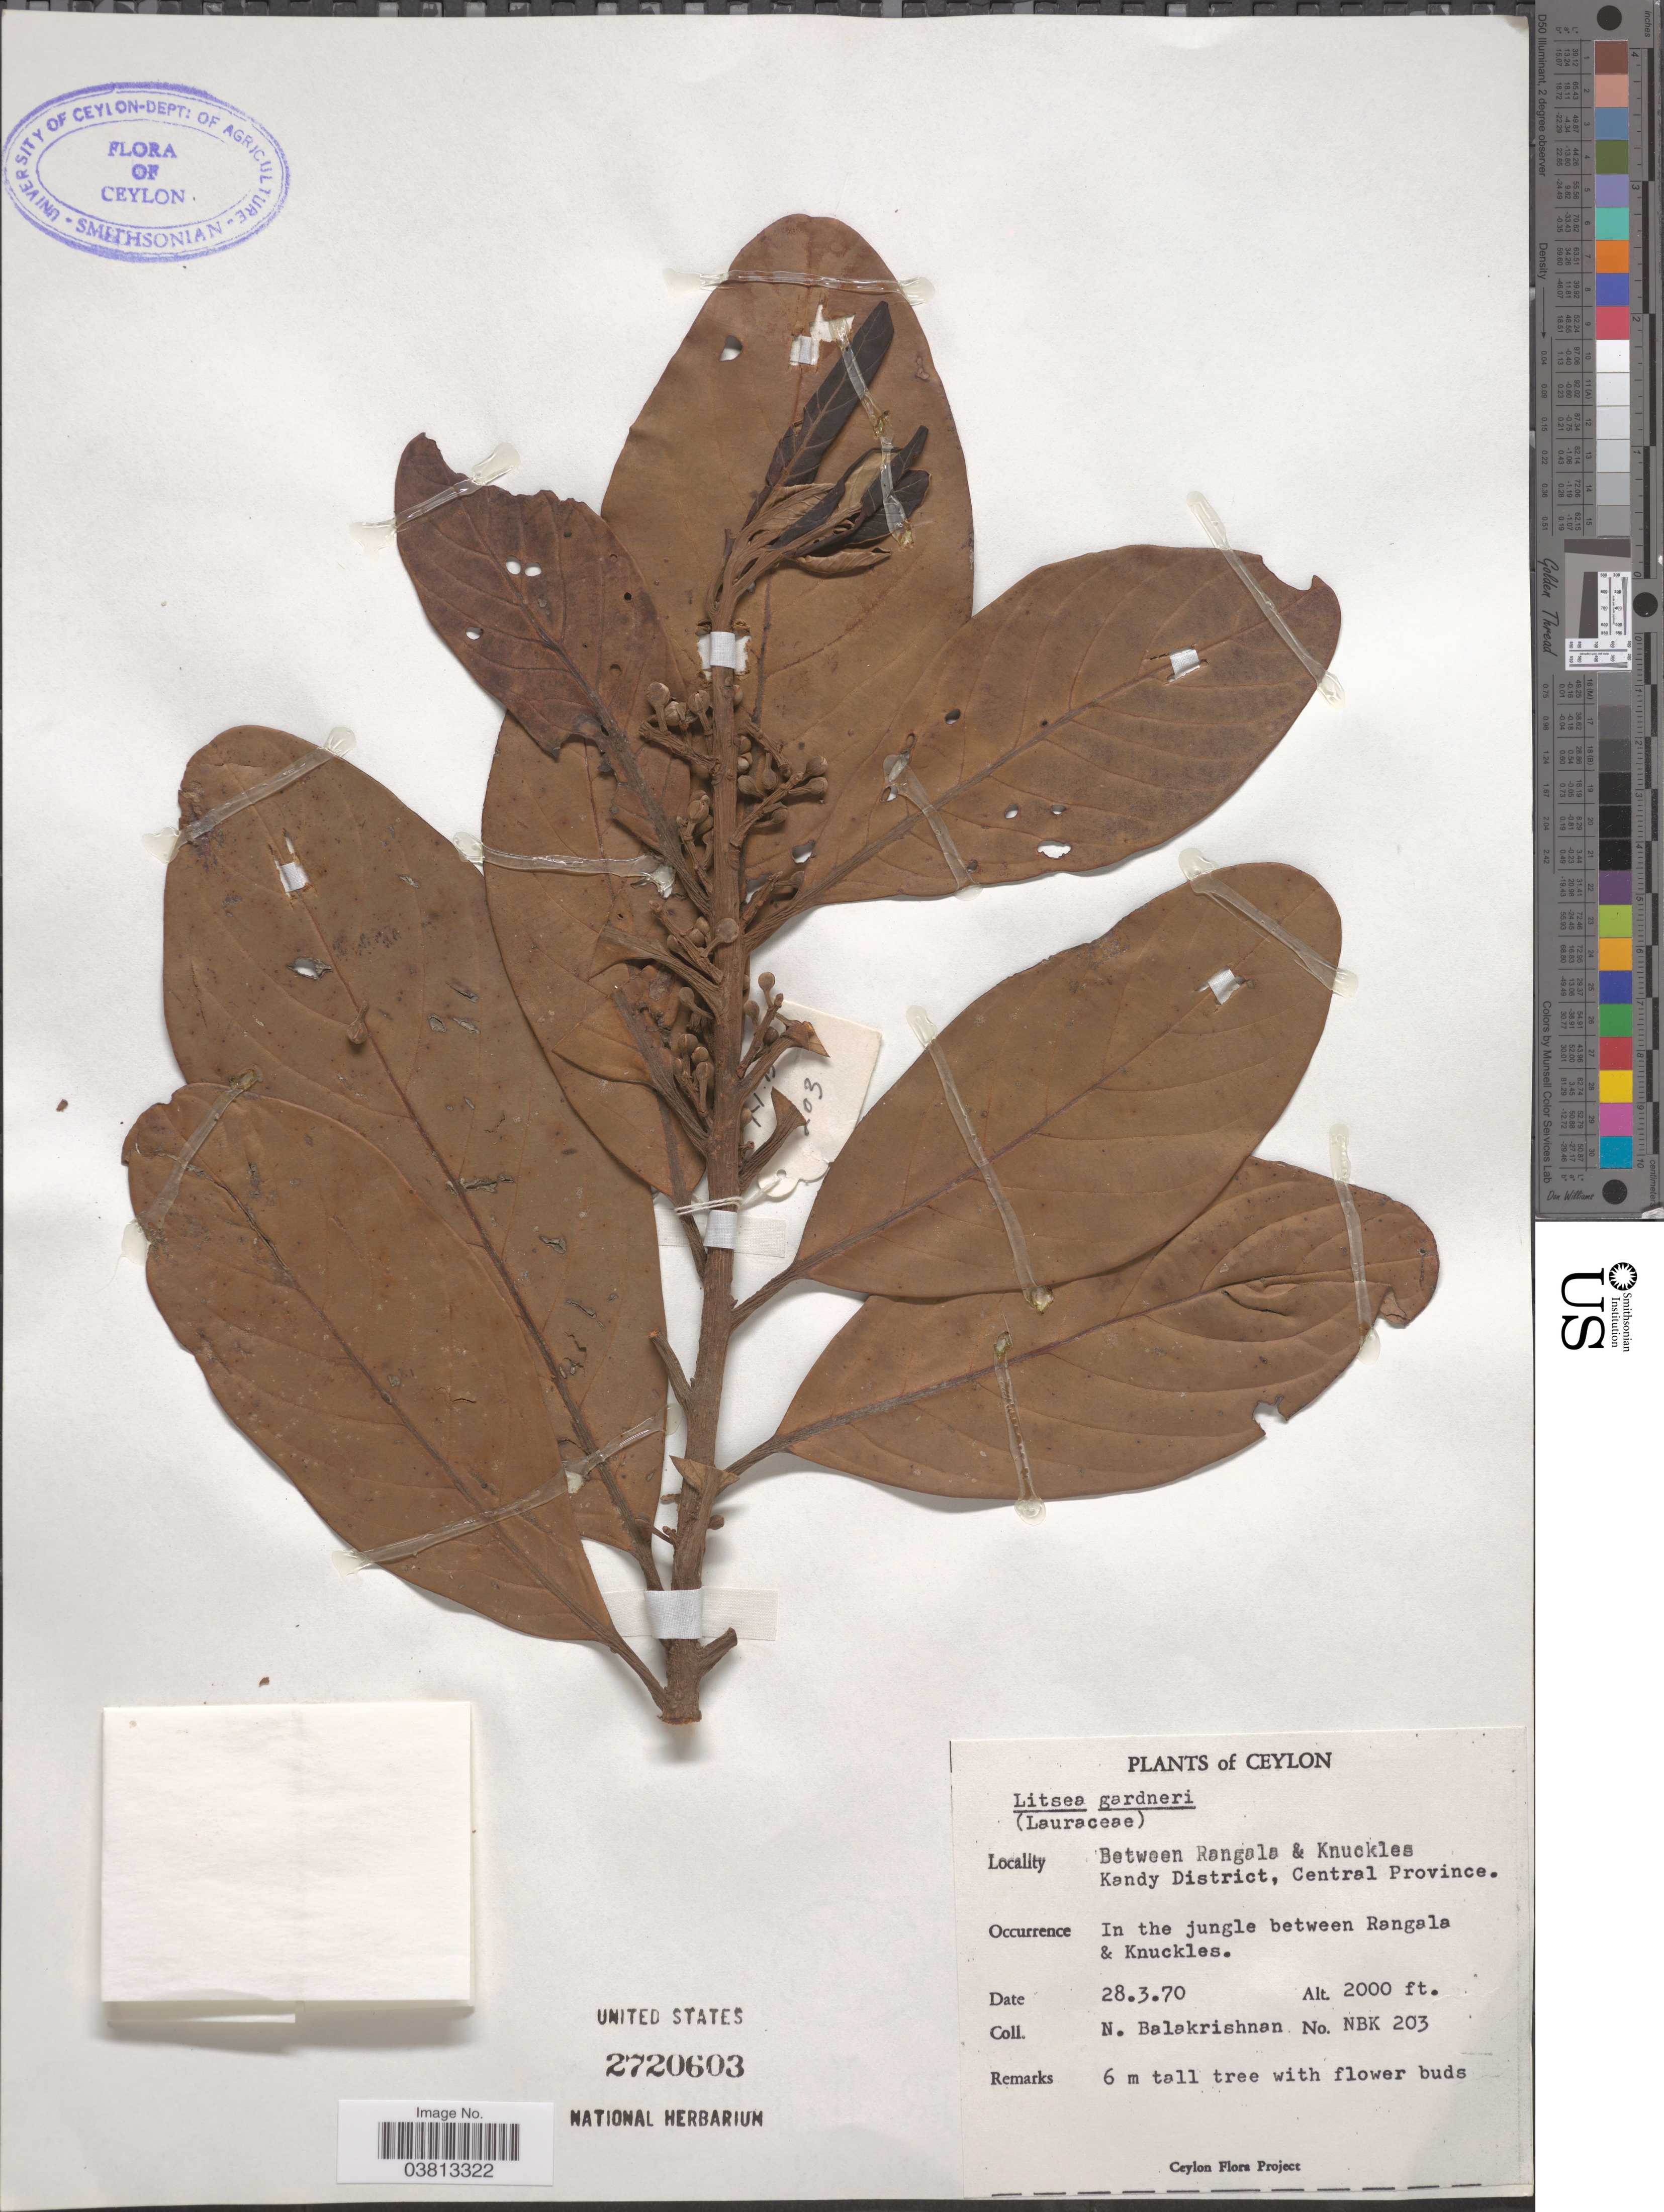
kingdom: Plantae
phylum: Tracheophyta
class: Magnoliopsida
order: Laurales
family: Lauraceae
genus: Litsea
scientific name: Litsea gardneri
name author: Meisn.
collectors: N. Balakrishnan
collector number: NBK203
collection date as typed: Transcribed d/m/y: 28/3/70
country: Sri Lanka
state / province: Central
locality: Ceylon. Between Rangala & Knuckles Kandy District. In the jungle between Rangala & Knuckles.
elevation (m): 610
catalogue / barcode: US 2720603